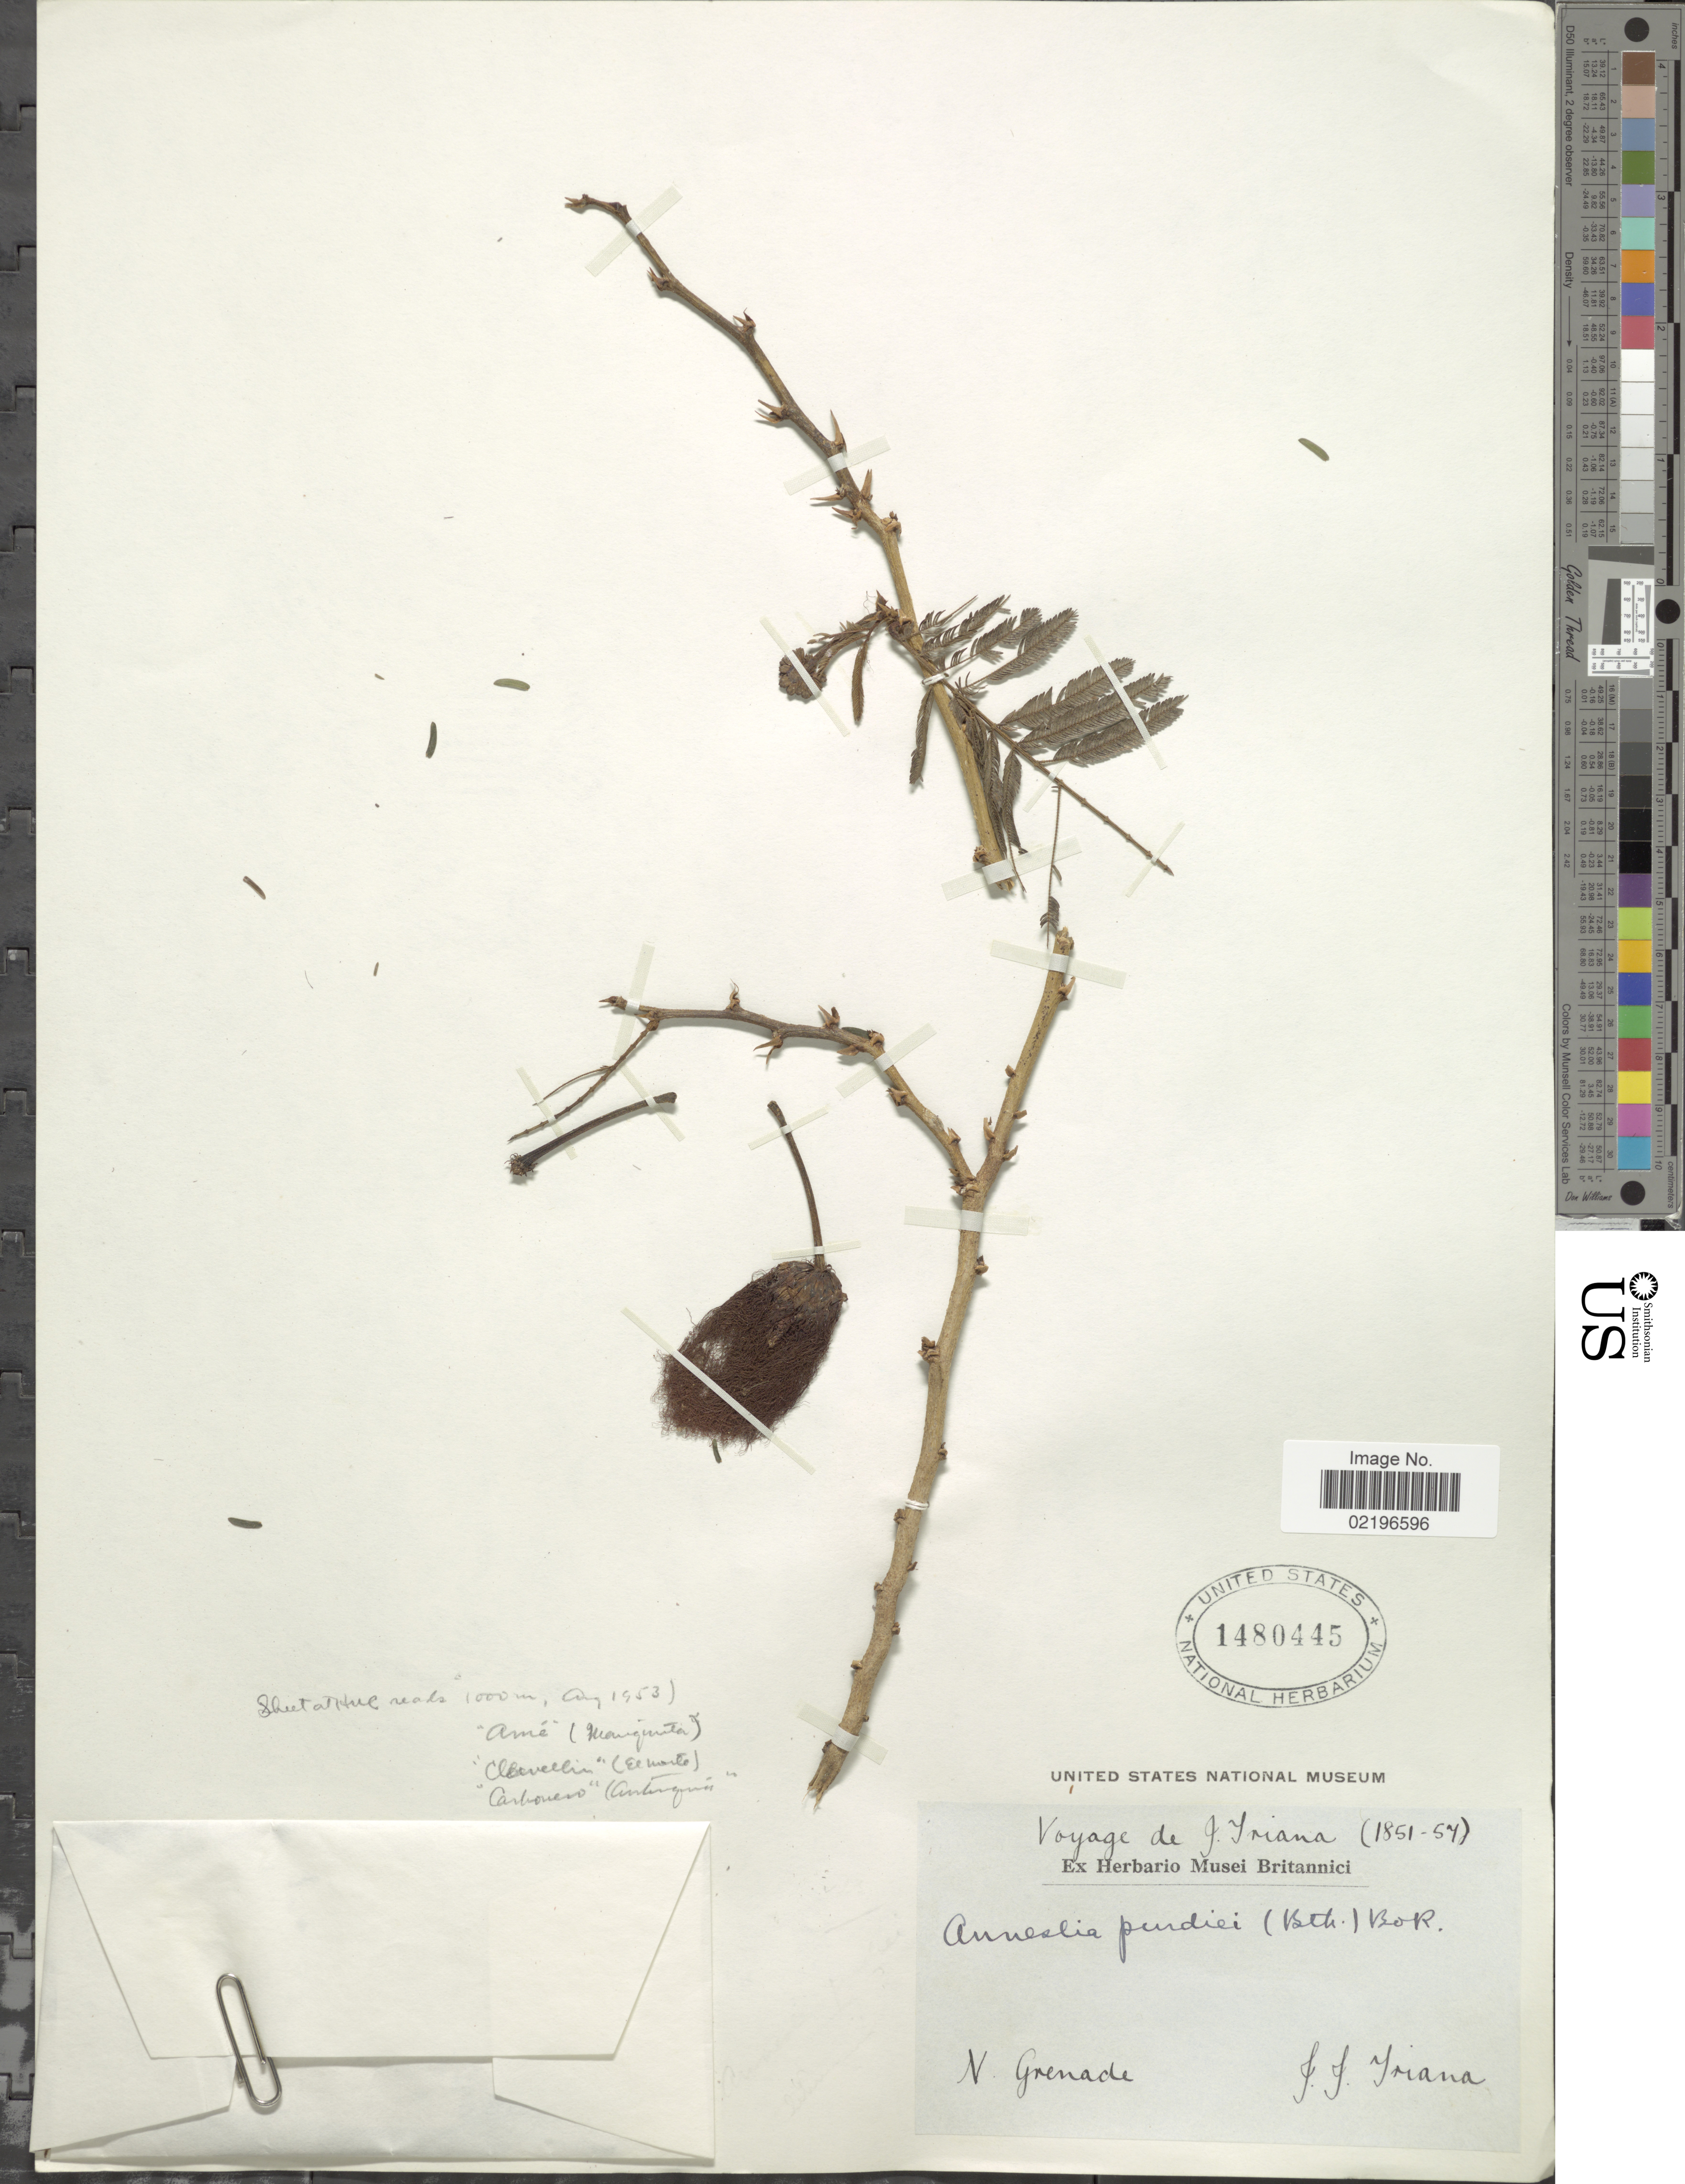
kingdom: Plantae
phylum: Tracheophyta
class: Magnoliopsida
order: Fabales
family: Fabaceae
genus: Calliandra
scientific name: Calliandra purdiaei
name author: Benth.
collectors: J. J. Triana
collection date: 1953-08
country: Colombia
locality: N. Grenada.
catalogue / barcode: US 1480445